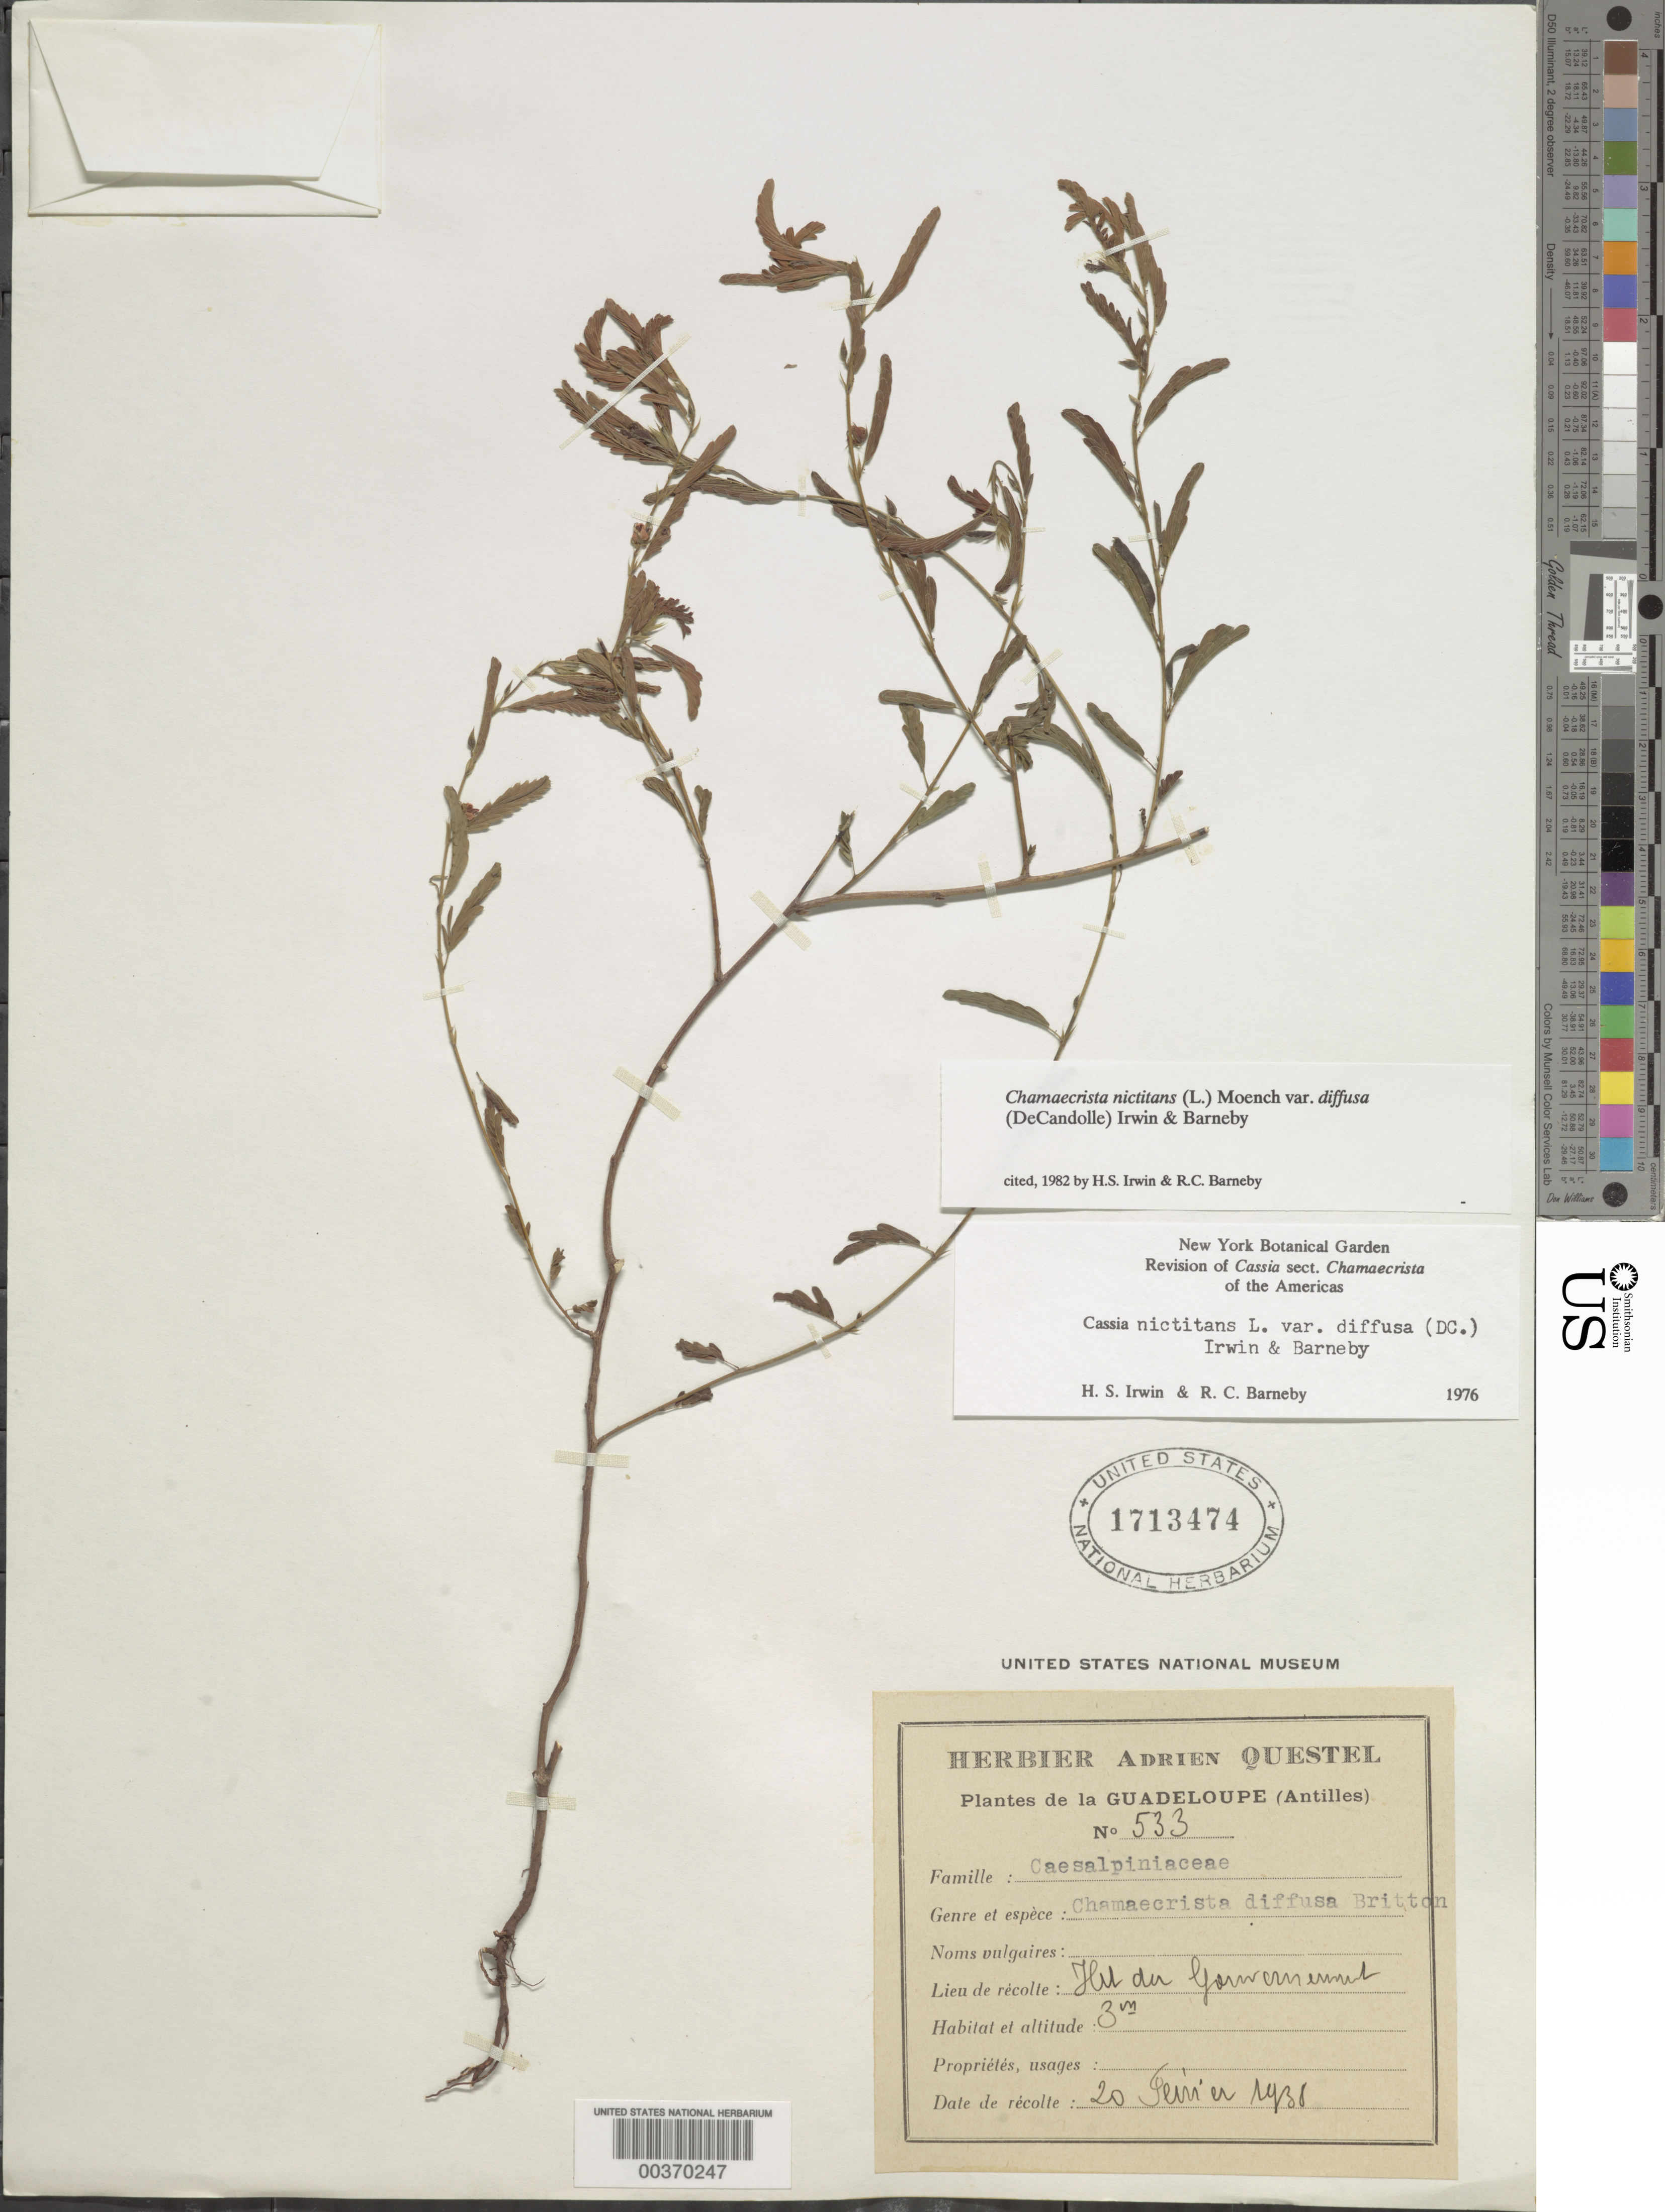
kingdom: Plantae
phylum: Tracheophyta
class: Magnoliopsida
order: Fabales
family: Fabaceae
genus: Chamaecrista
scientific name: Chamaecrista nictitans var. diffusa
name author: (DC.) H.S. Irwin & Barneby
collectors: A. Questel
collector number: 533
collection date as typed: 20 Jun 1938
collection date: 1938-06-20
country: Guadeloupe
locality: Ilet du gourernement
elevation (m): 3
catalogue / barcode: US 1713474